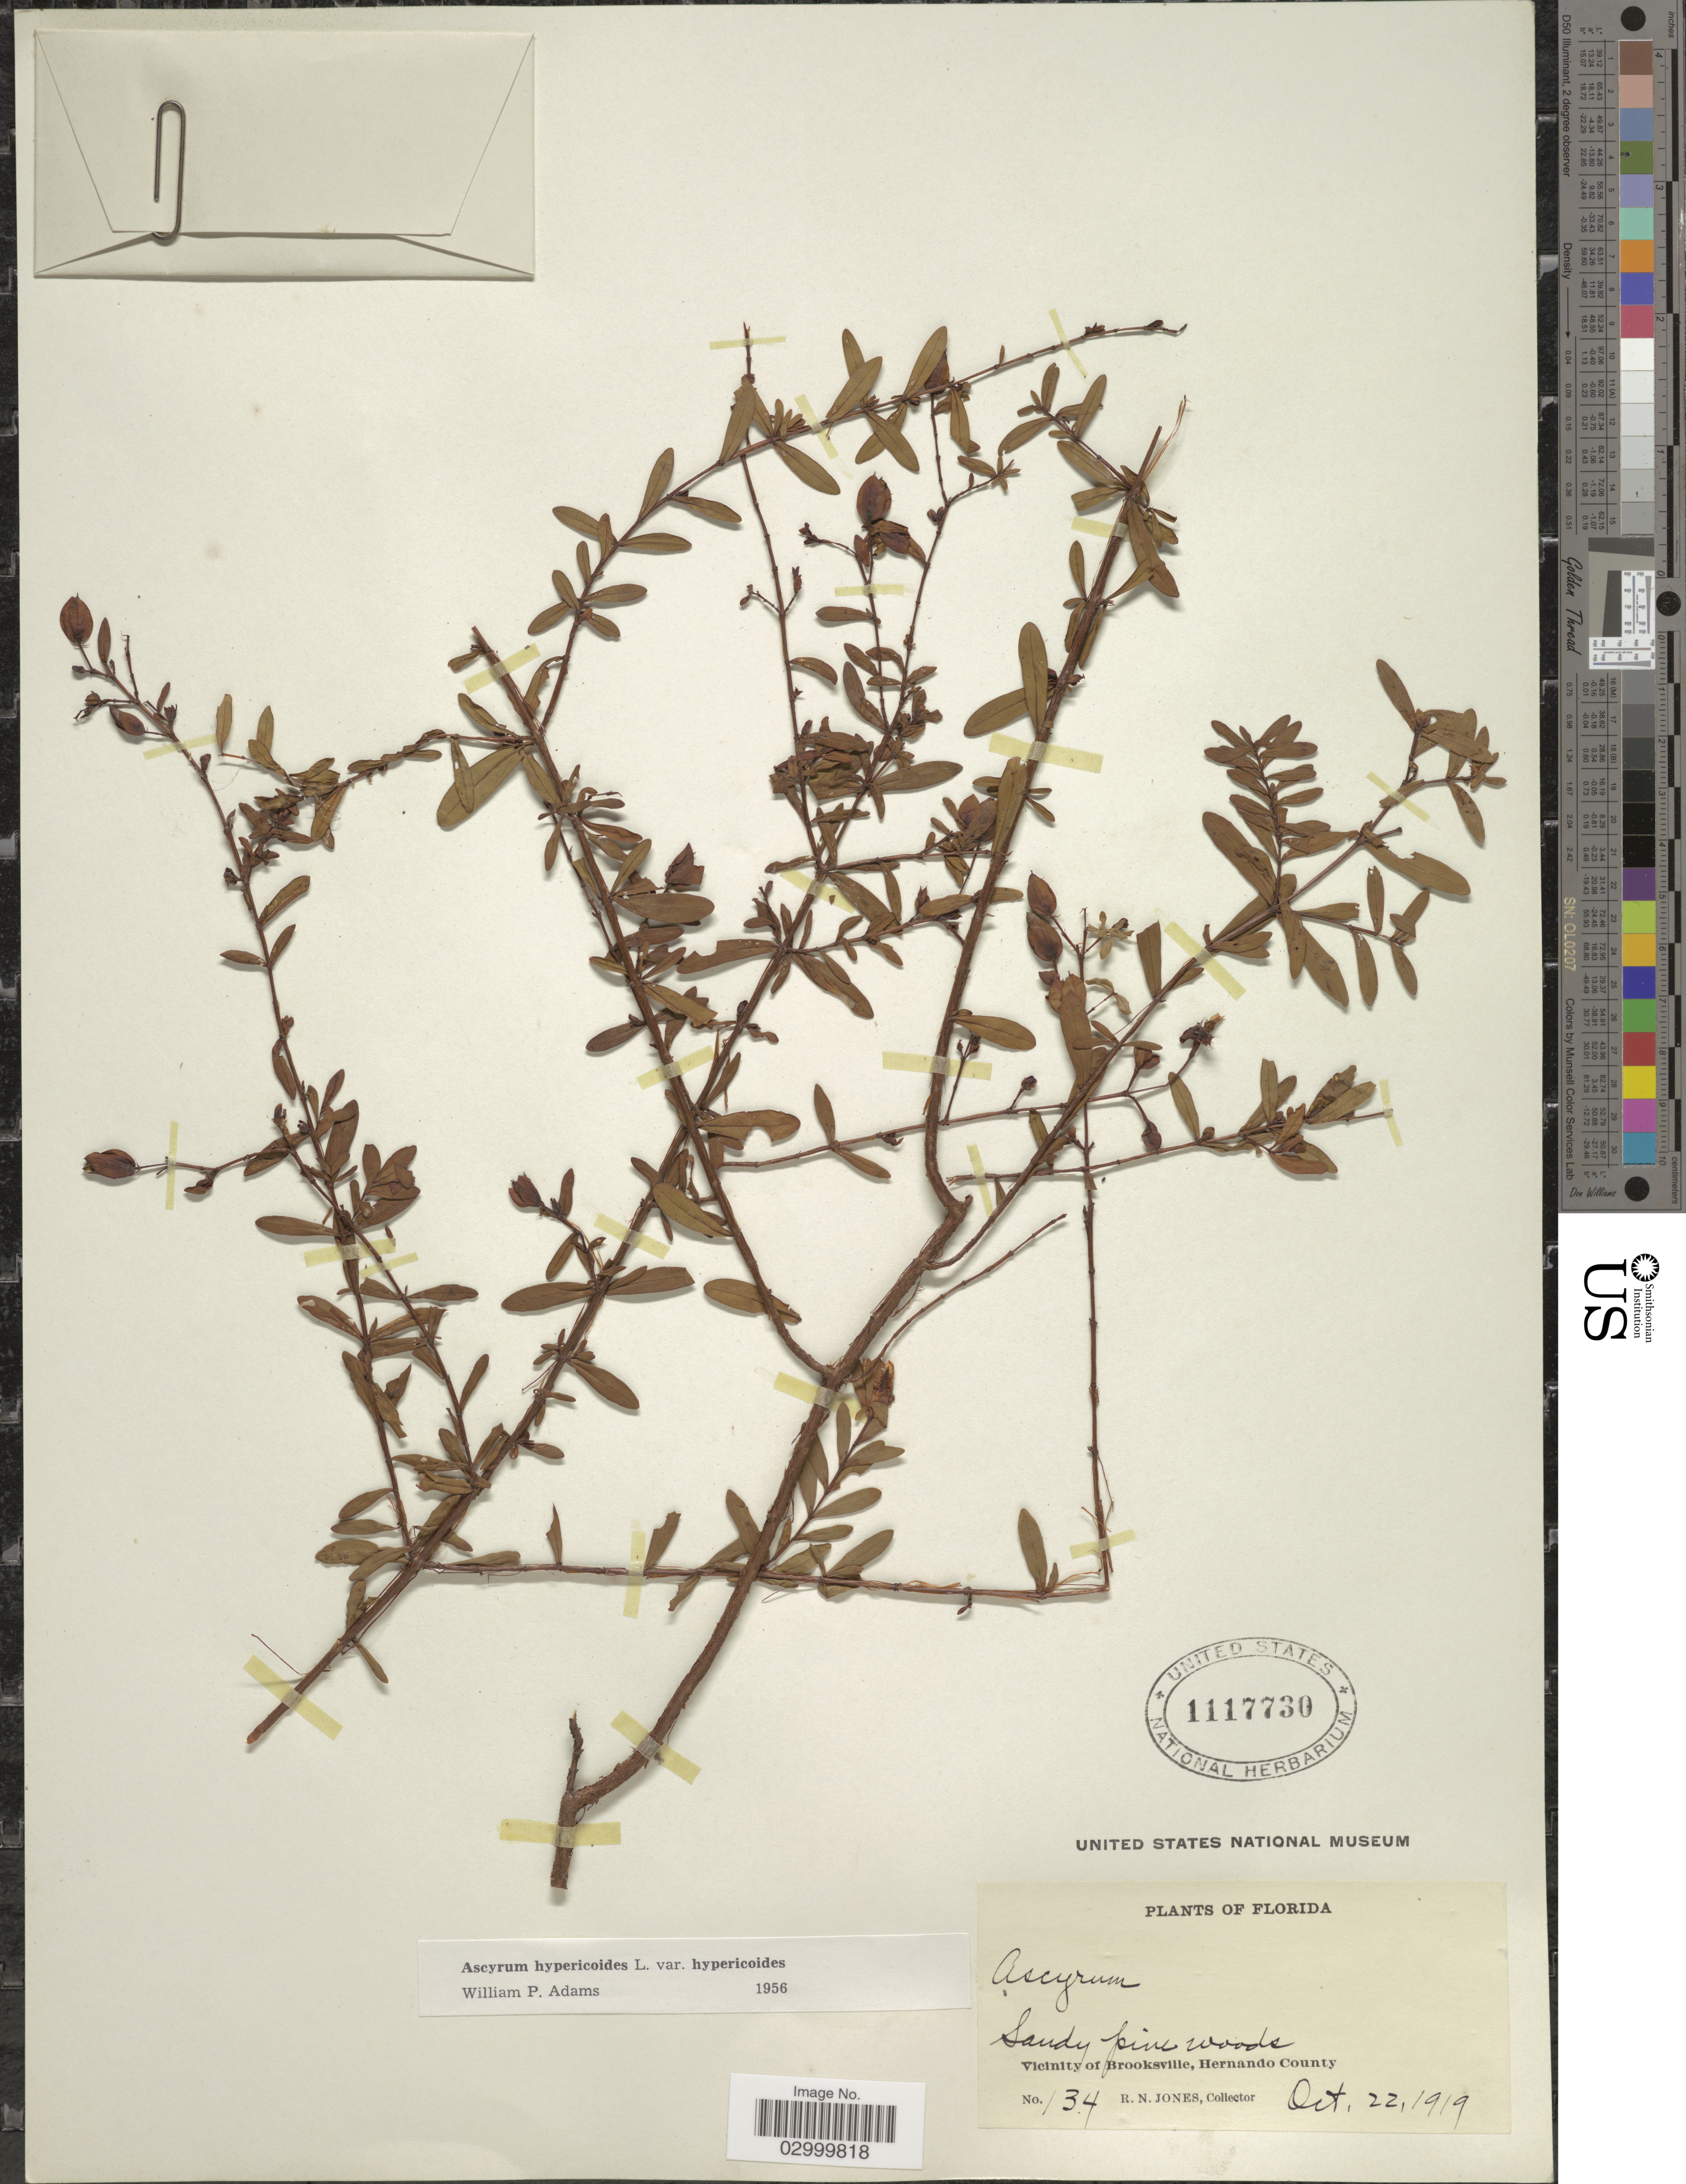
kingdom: Plantae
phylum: Tracheophyta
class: Magnoliopsida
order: Malpighiales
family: Hypericaceae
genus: Hypericum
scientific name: Hypericum hypericoides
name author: (L.) Crantz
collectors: R. N. Jones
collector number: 134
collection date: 1919-10-22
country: United States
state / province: Florida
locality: Vicinity of Brooksville, Hernando County.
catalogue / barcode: US 1117730